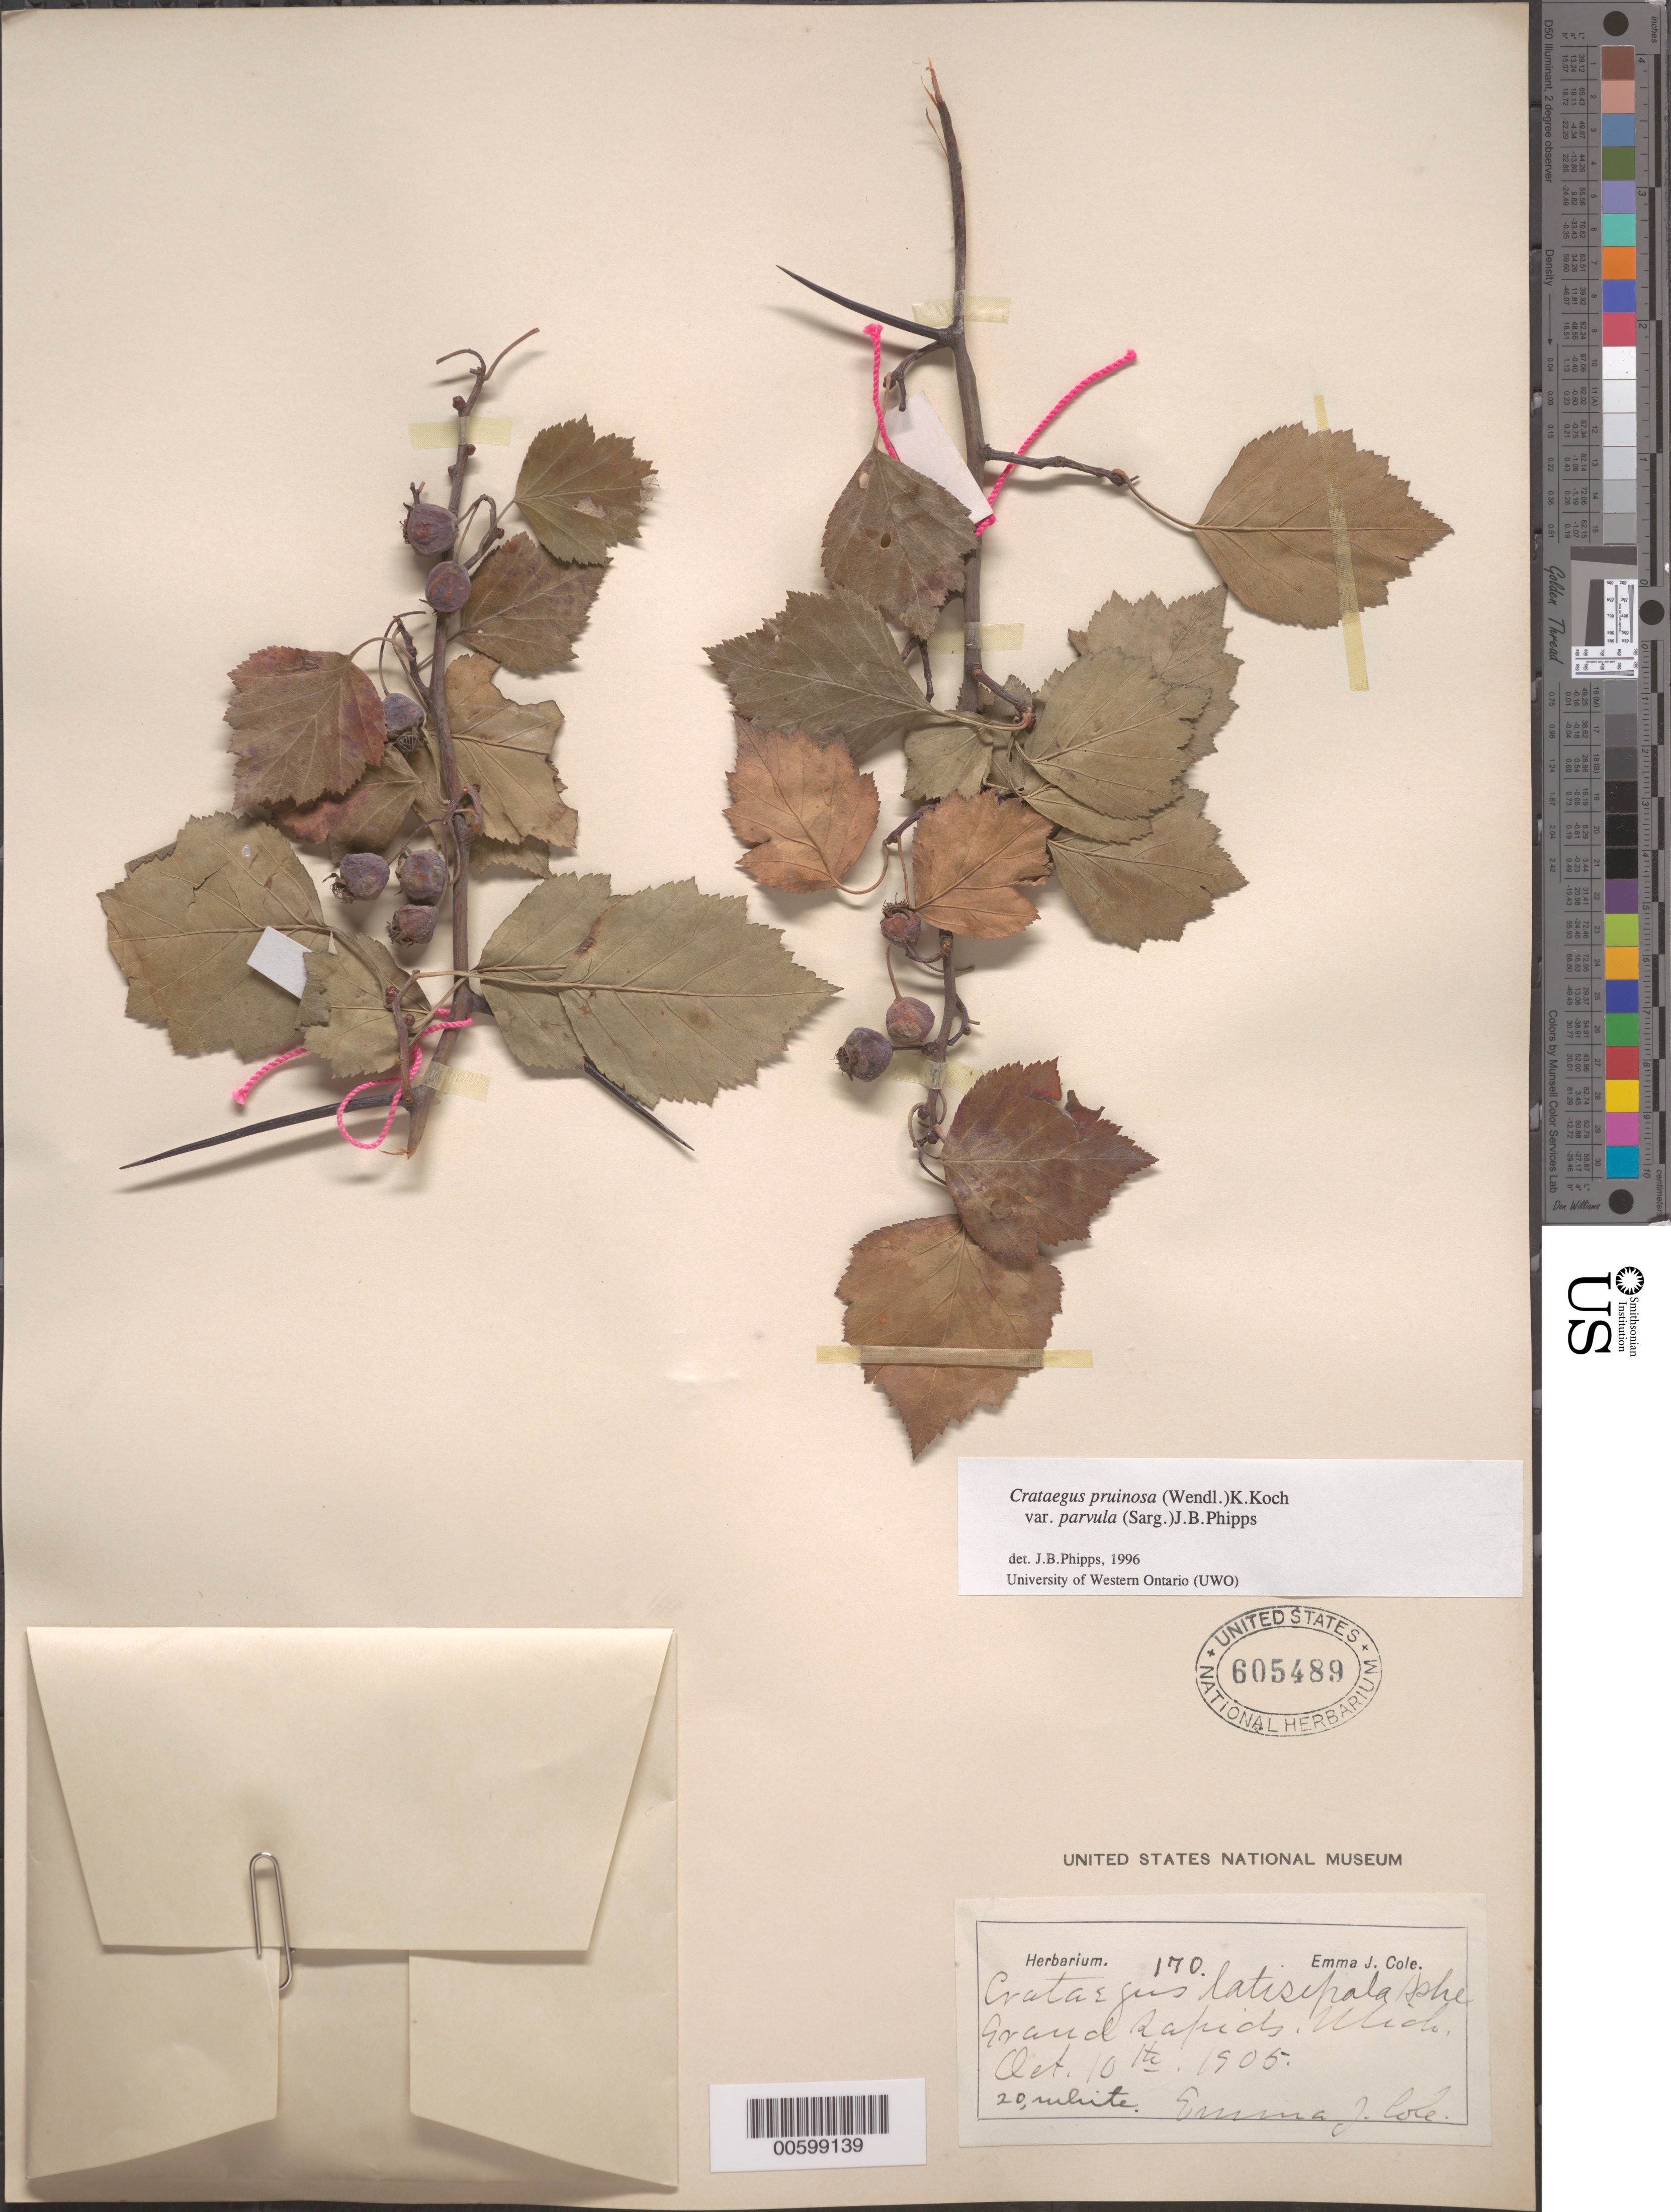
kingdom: Plantae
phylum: Tracheophyta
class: Magnoliopsida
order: Rosales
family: Rosaceae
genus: Crataegus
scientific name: Crataegus pruinosa var. parvula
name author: (Sarg.) J.B. Phipps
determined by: Phipps, James B., (UWO), University of Western Ontario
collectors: E. Cole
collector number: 170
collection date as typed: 10 Oct 1905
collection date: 1905-10-10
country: United States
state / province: Michigan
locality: Grand Rapids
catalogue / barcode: US 605489